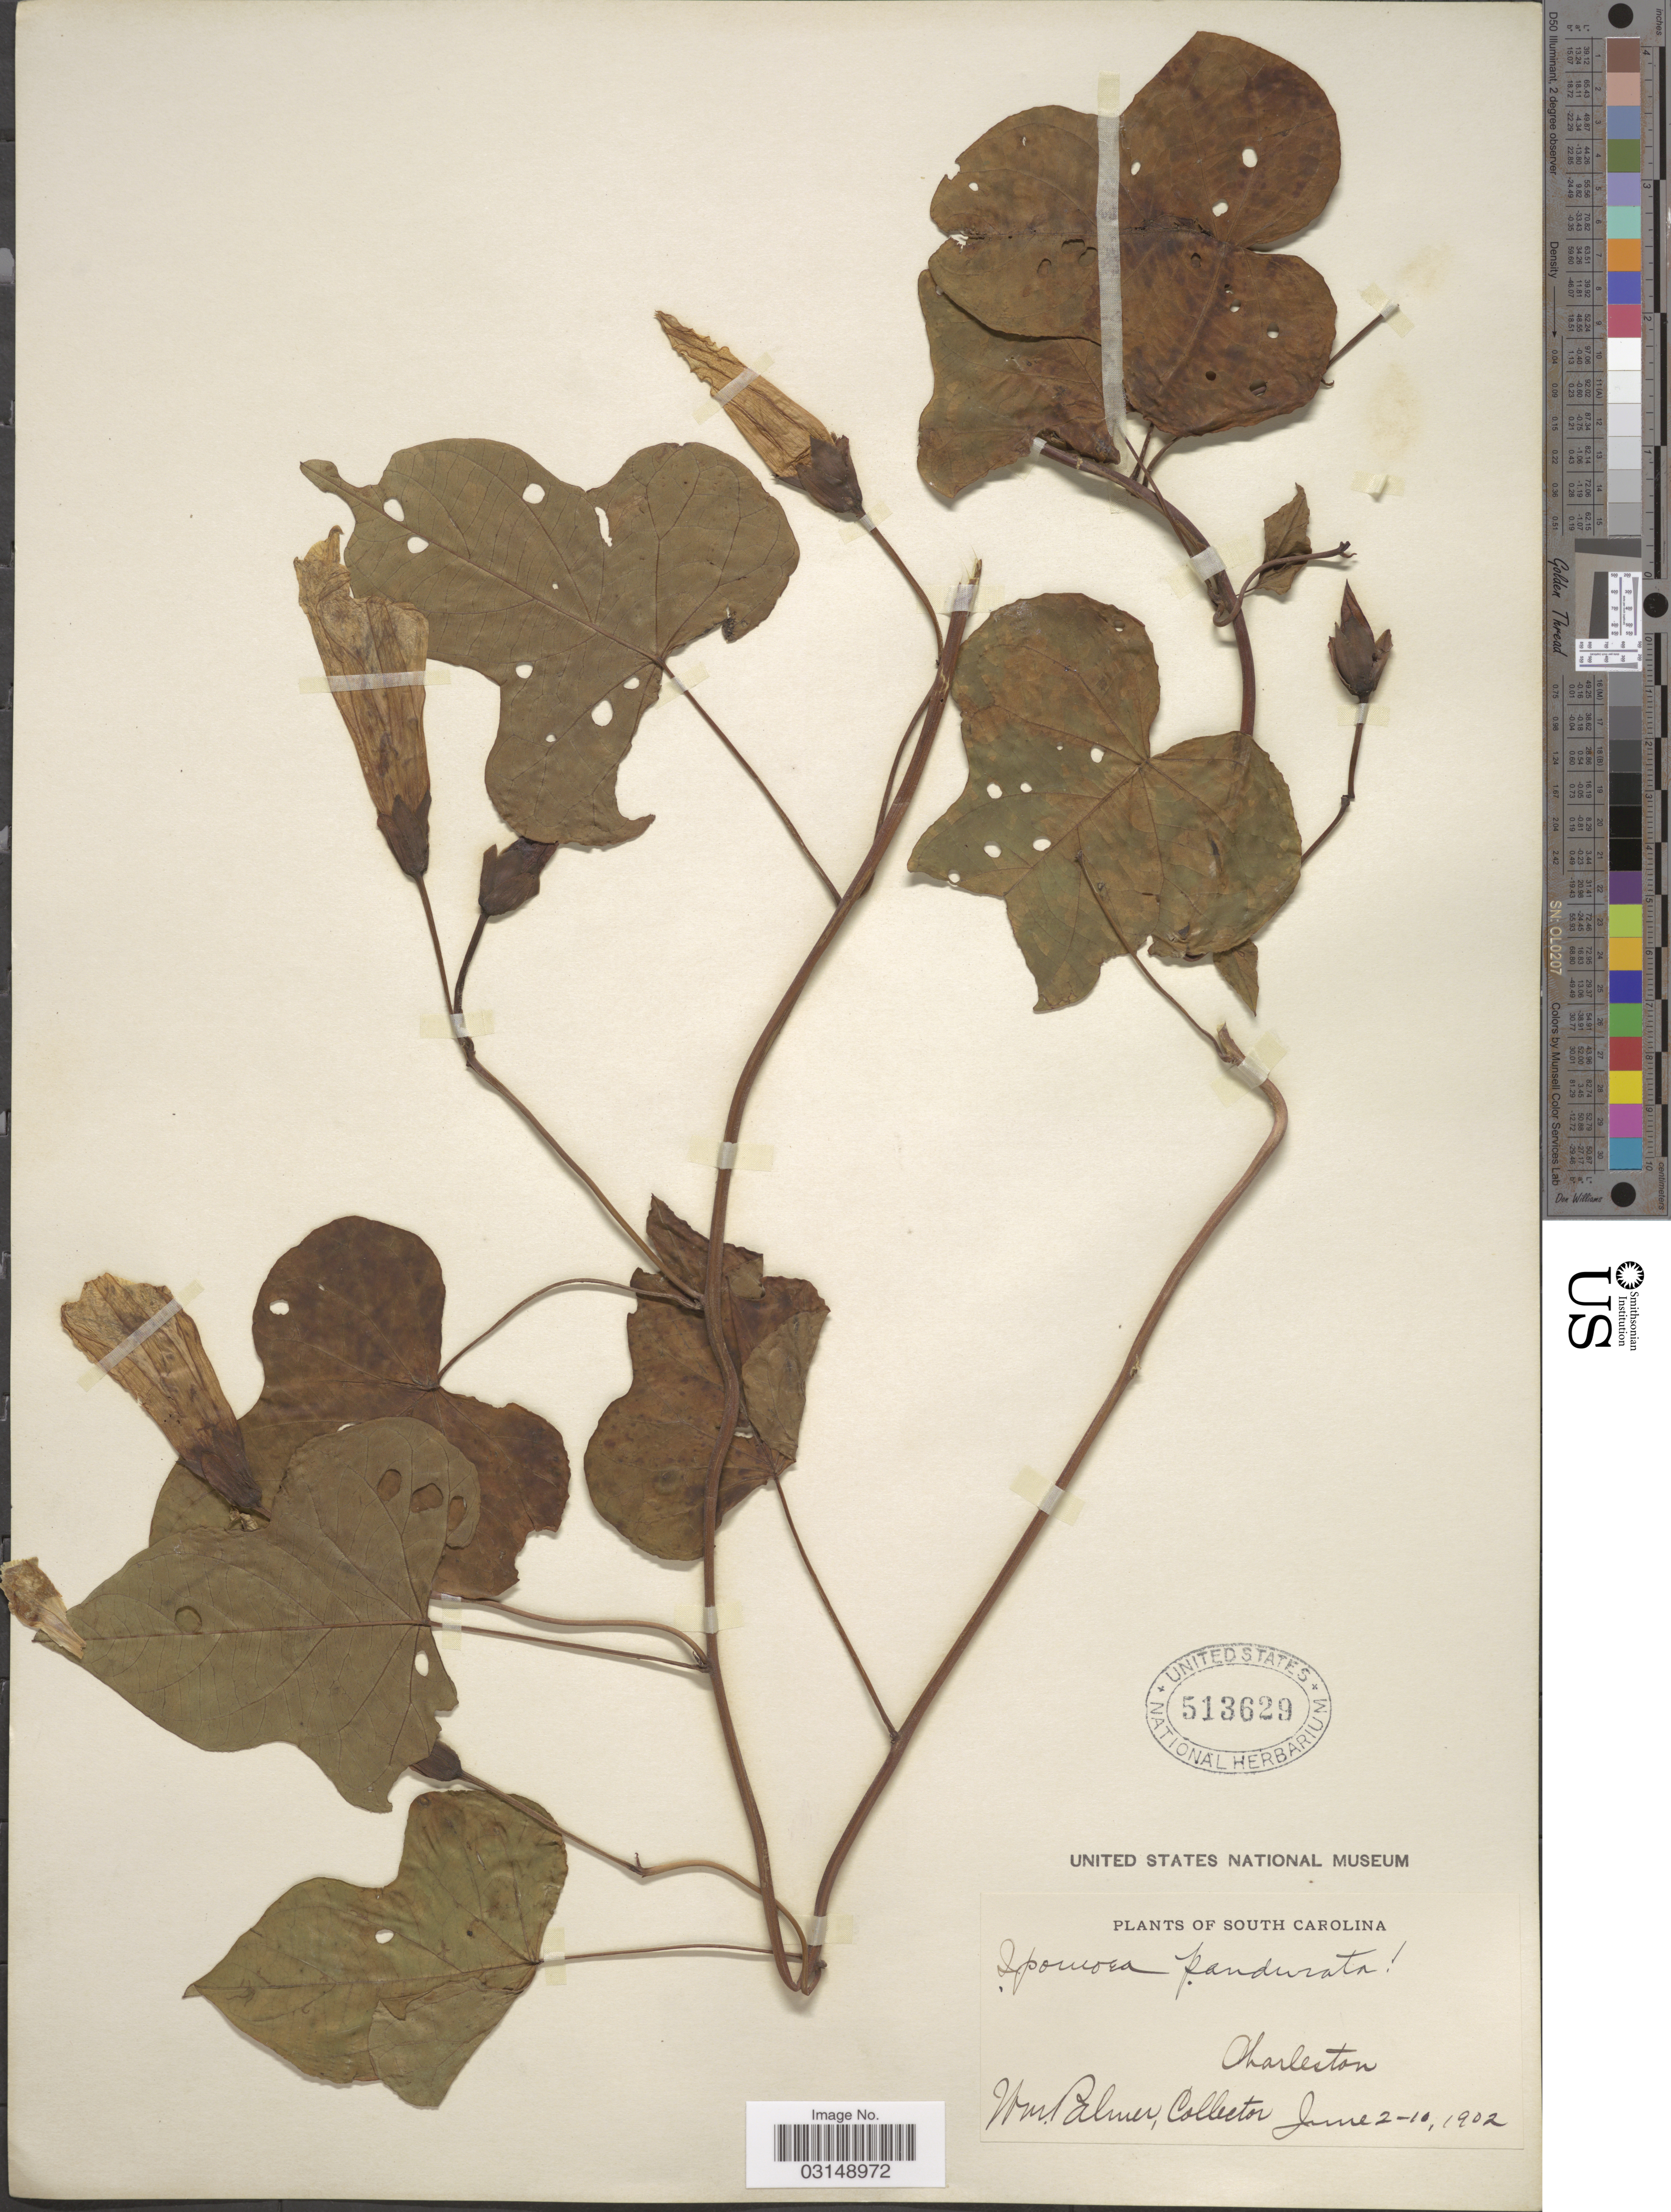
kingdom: Plantae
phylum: Tracheophyta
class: Magnoliopsida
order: Solanales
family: Convolvulaceae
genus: Ipomoea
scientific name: Ipomoea pandurata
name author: (L.) G. Mey.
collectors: W. Palmer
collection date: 1902-06-02/1902-06-10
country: United States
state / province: South Carolina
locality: Charleston.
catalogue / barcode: US 513629